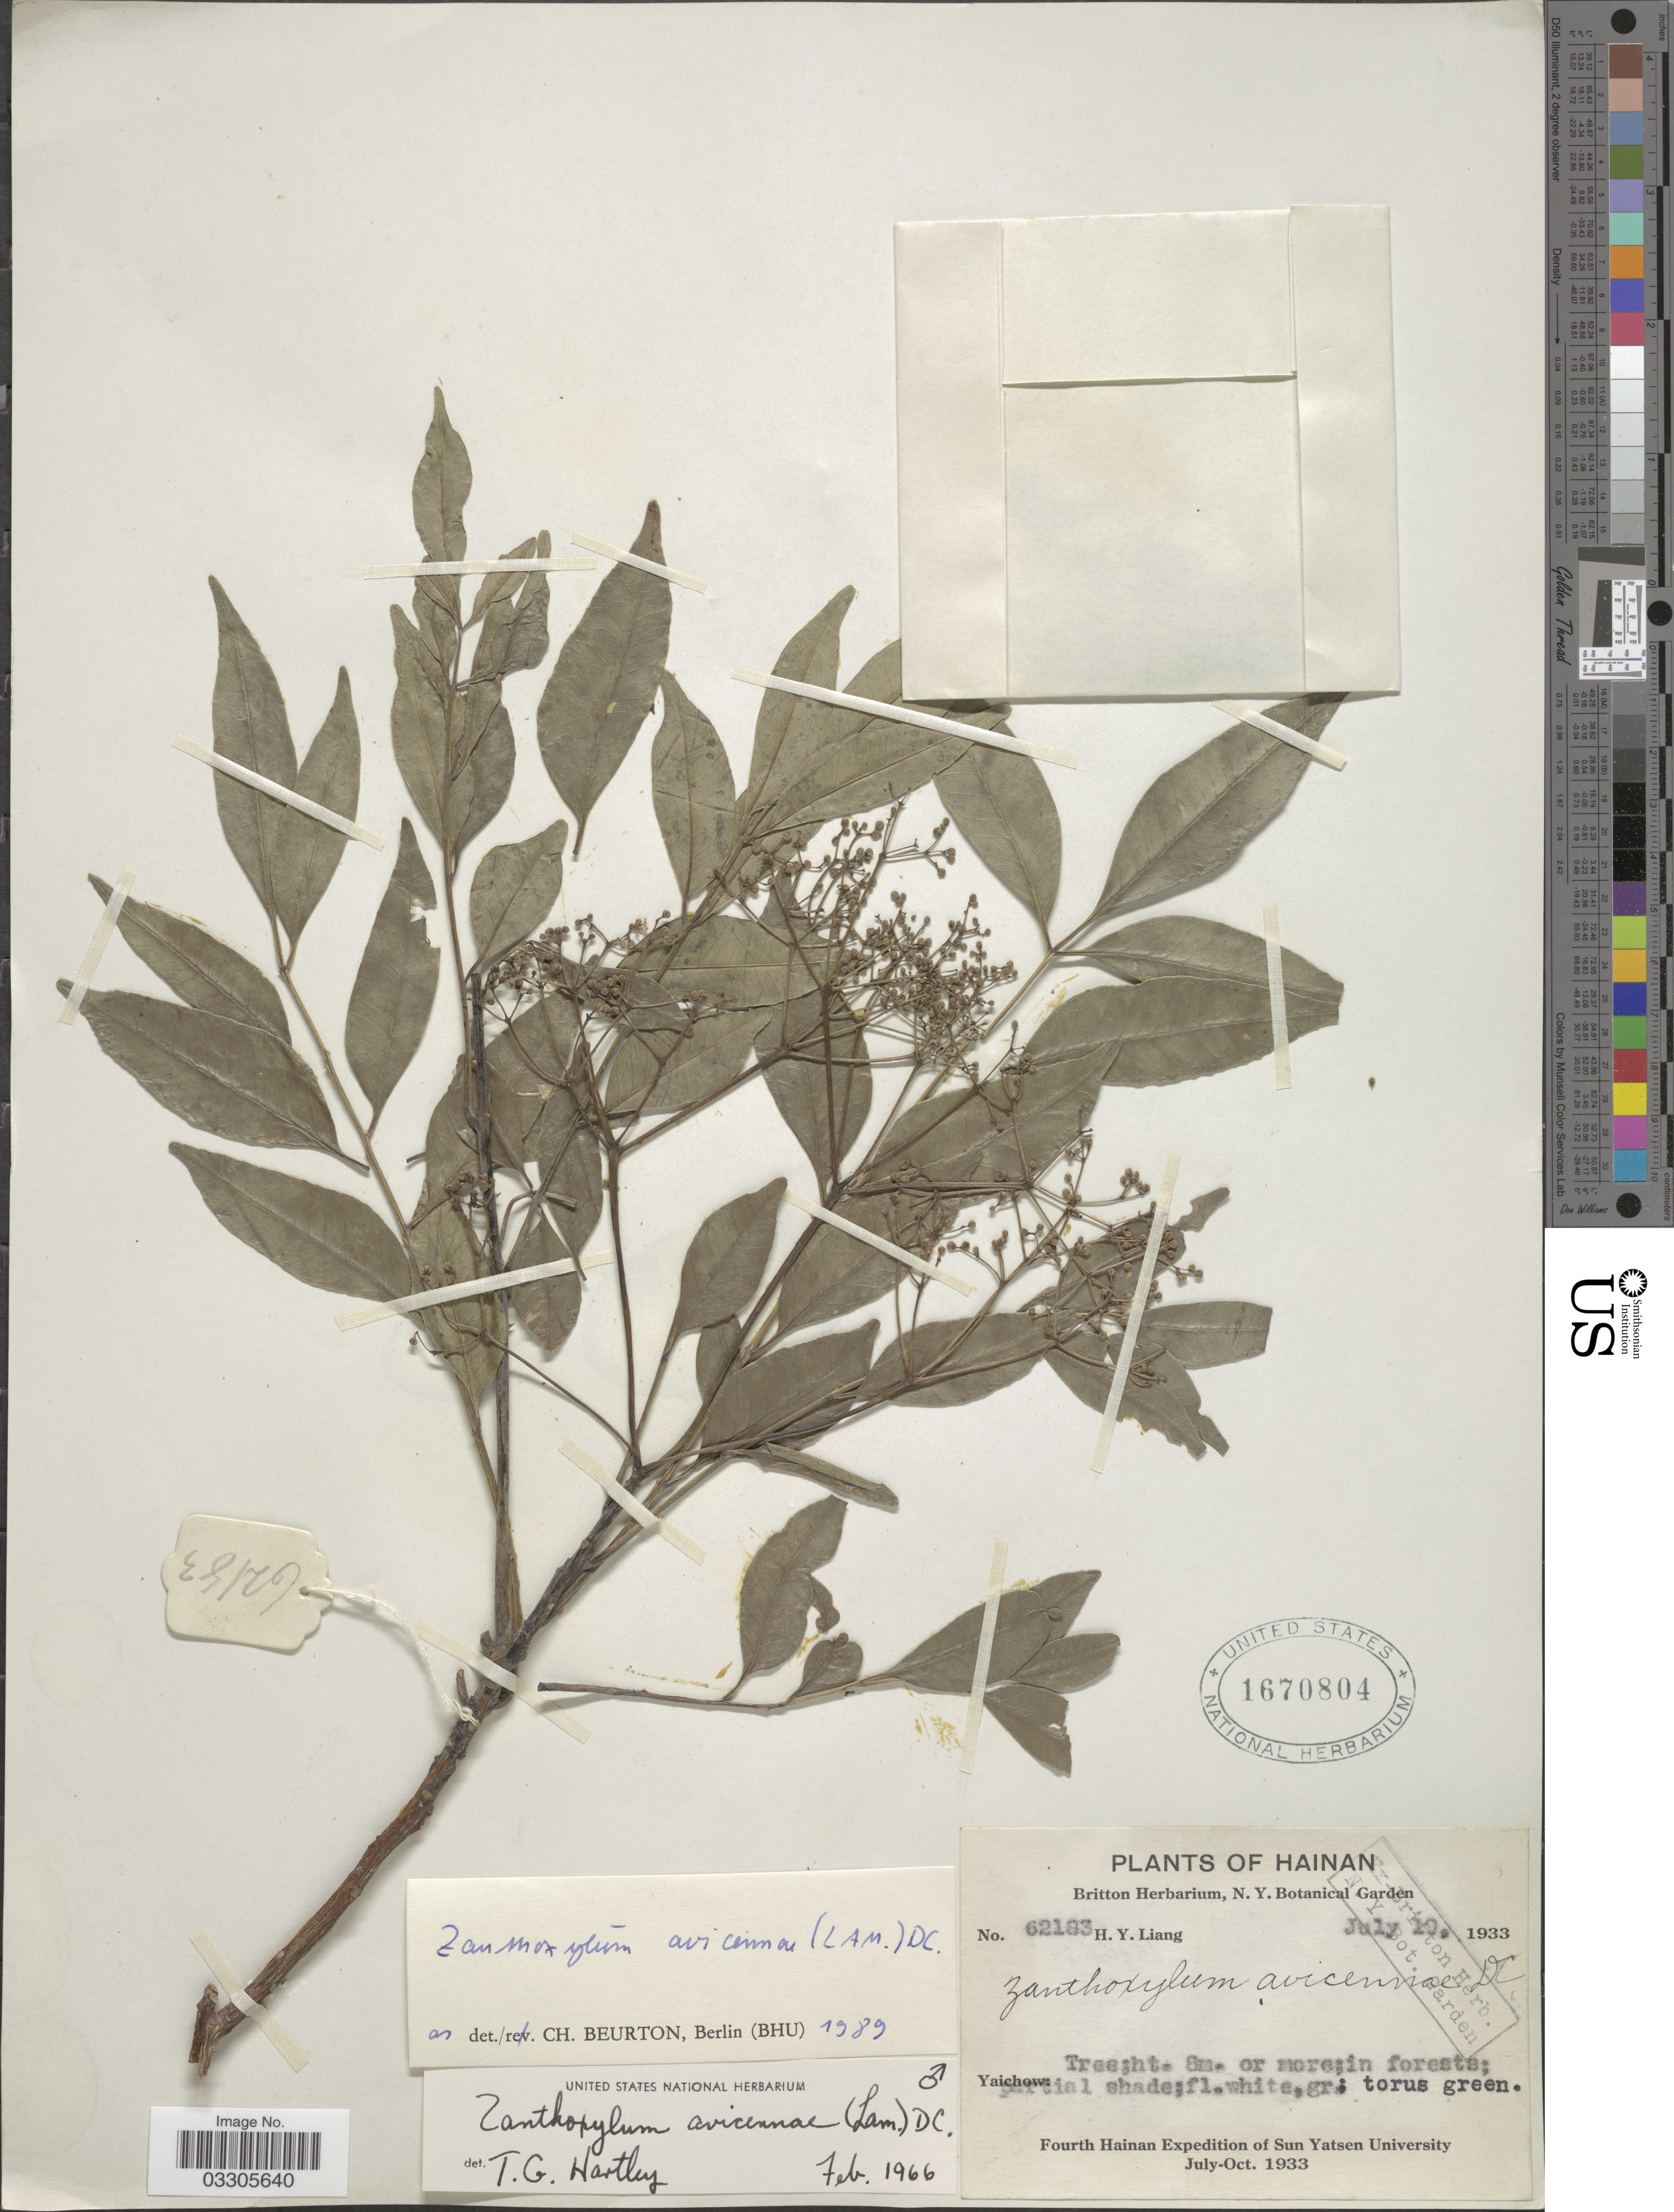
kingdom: Plantae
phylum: Tracheophyta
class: Magnoliopsida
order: Sapindales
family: Rutaceae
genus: Zanthoxylum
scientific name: Zanthoxylum avicennae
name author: (Lam.) DC.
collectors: H. Y. Liang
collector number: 62183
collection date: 1933-07-10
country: China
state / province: Hainan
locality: Yaichow.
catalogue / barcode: US 1670804